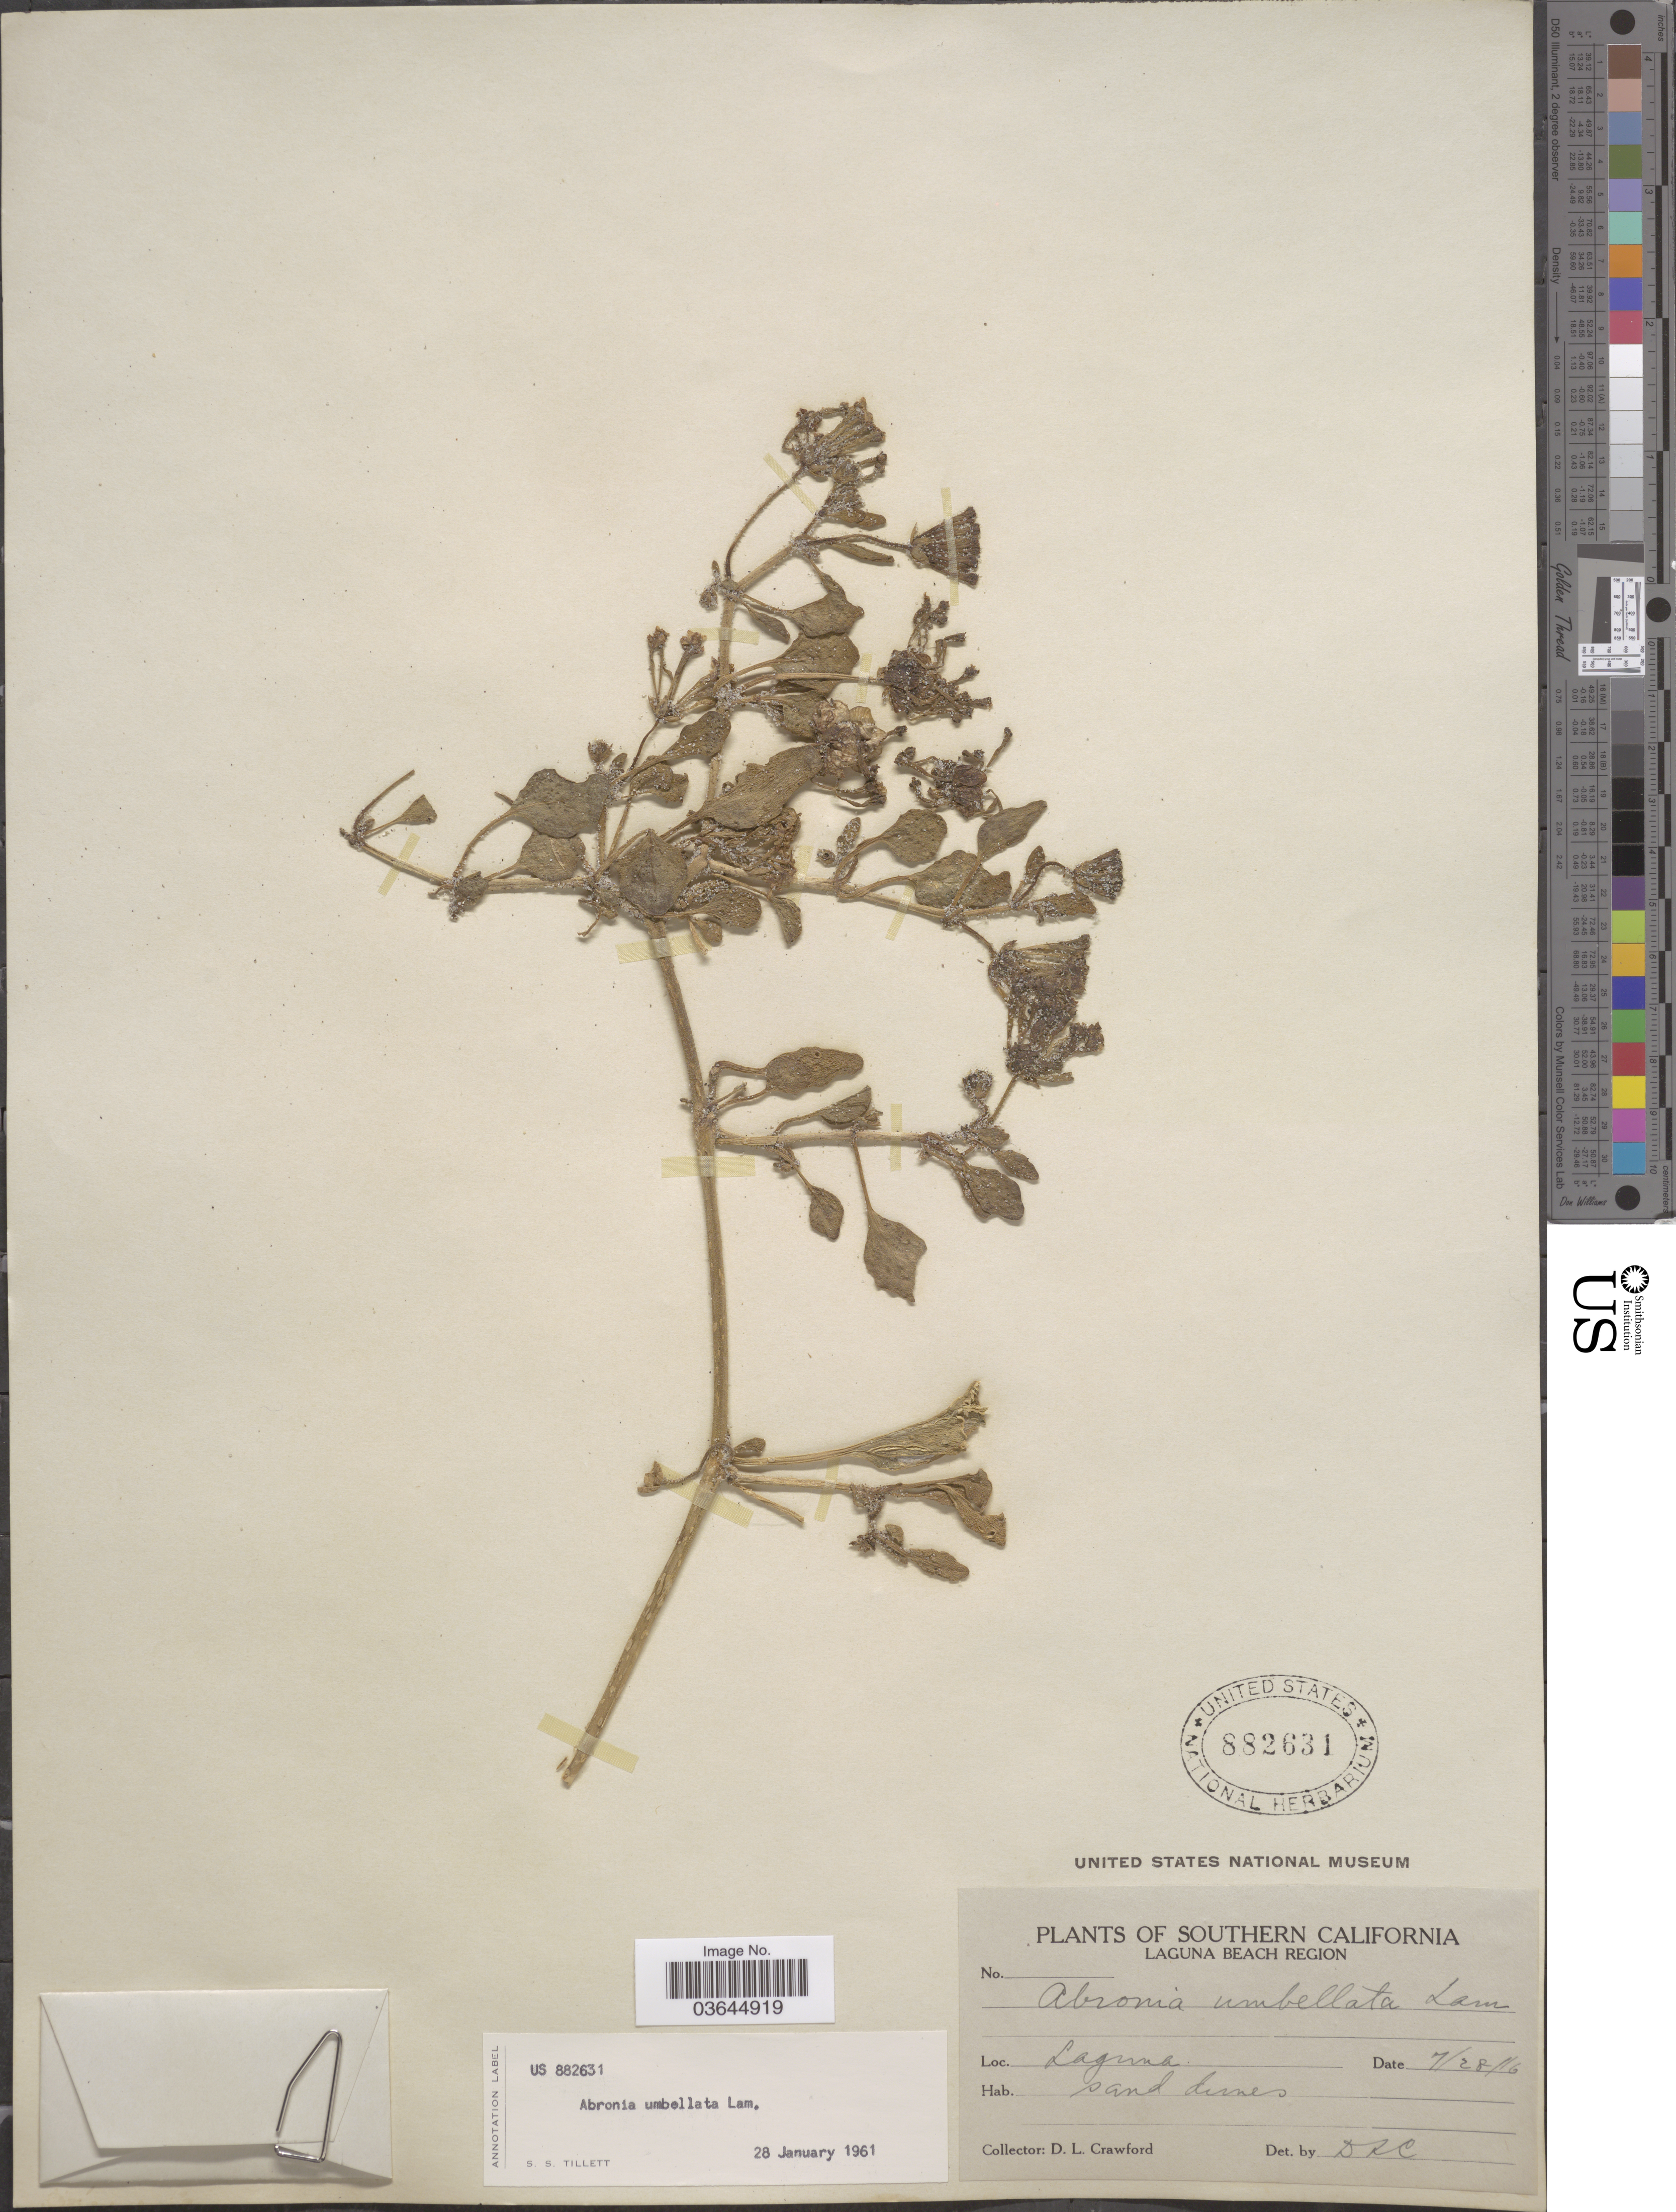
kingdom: Plantae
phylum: Tracheophyta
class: Magnoliopsida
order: Caryophyllales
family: Nyctaginaceae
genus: Abronia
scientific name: Abronia umbellata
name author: Lam.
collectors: D. L. Crawford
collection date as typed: Transcribed d/m/y: 28/7/16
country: United States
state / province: California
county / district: Orange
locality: Southern California. Laguna Beach Region. Laguna.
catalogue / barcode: US 882631